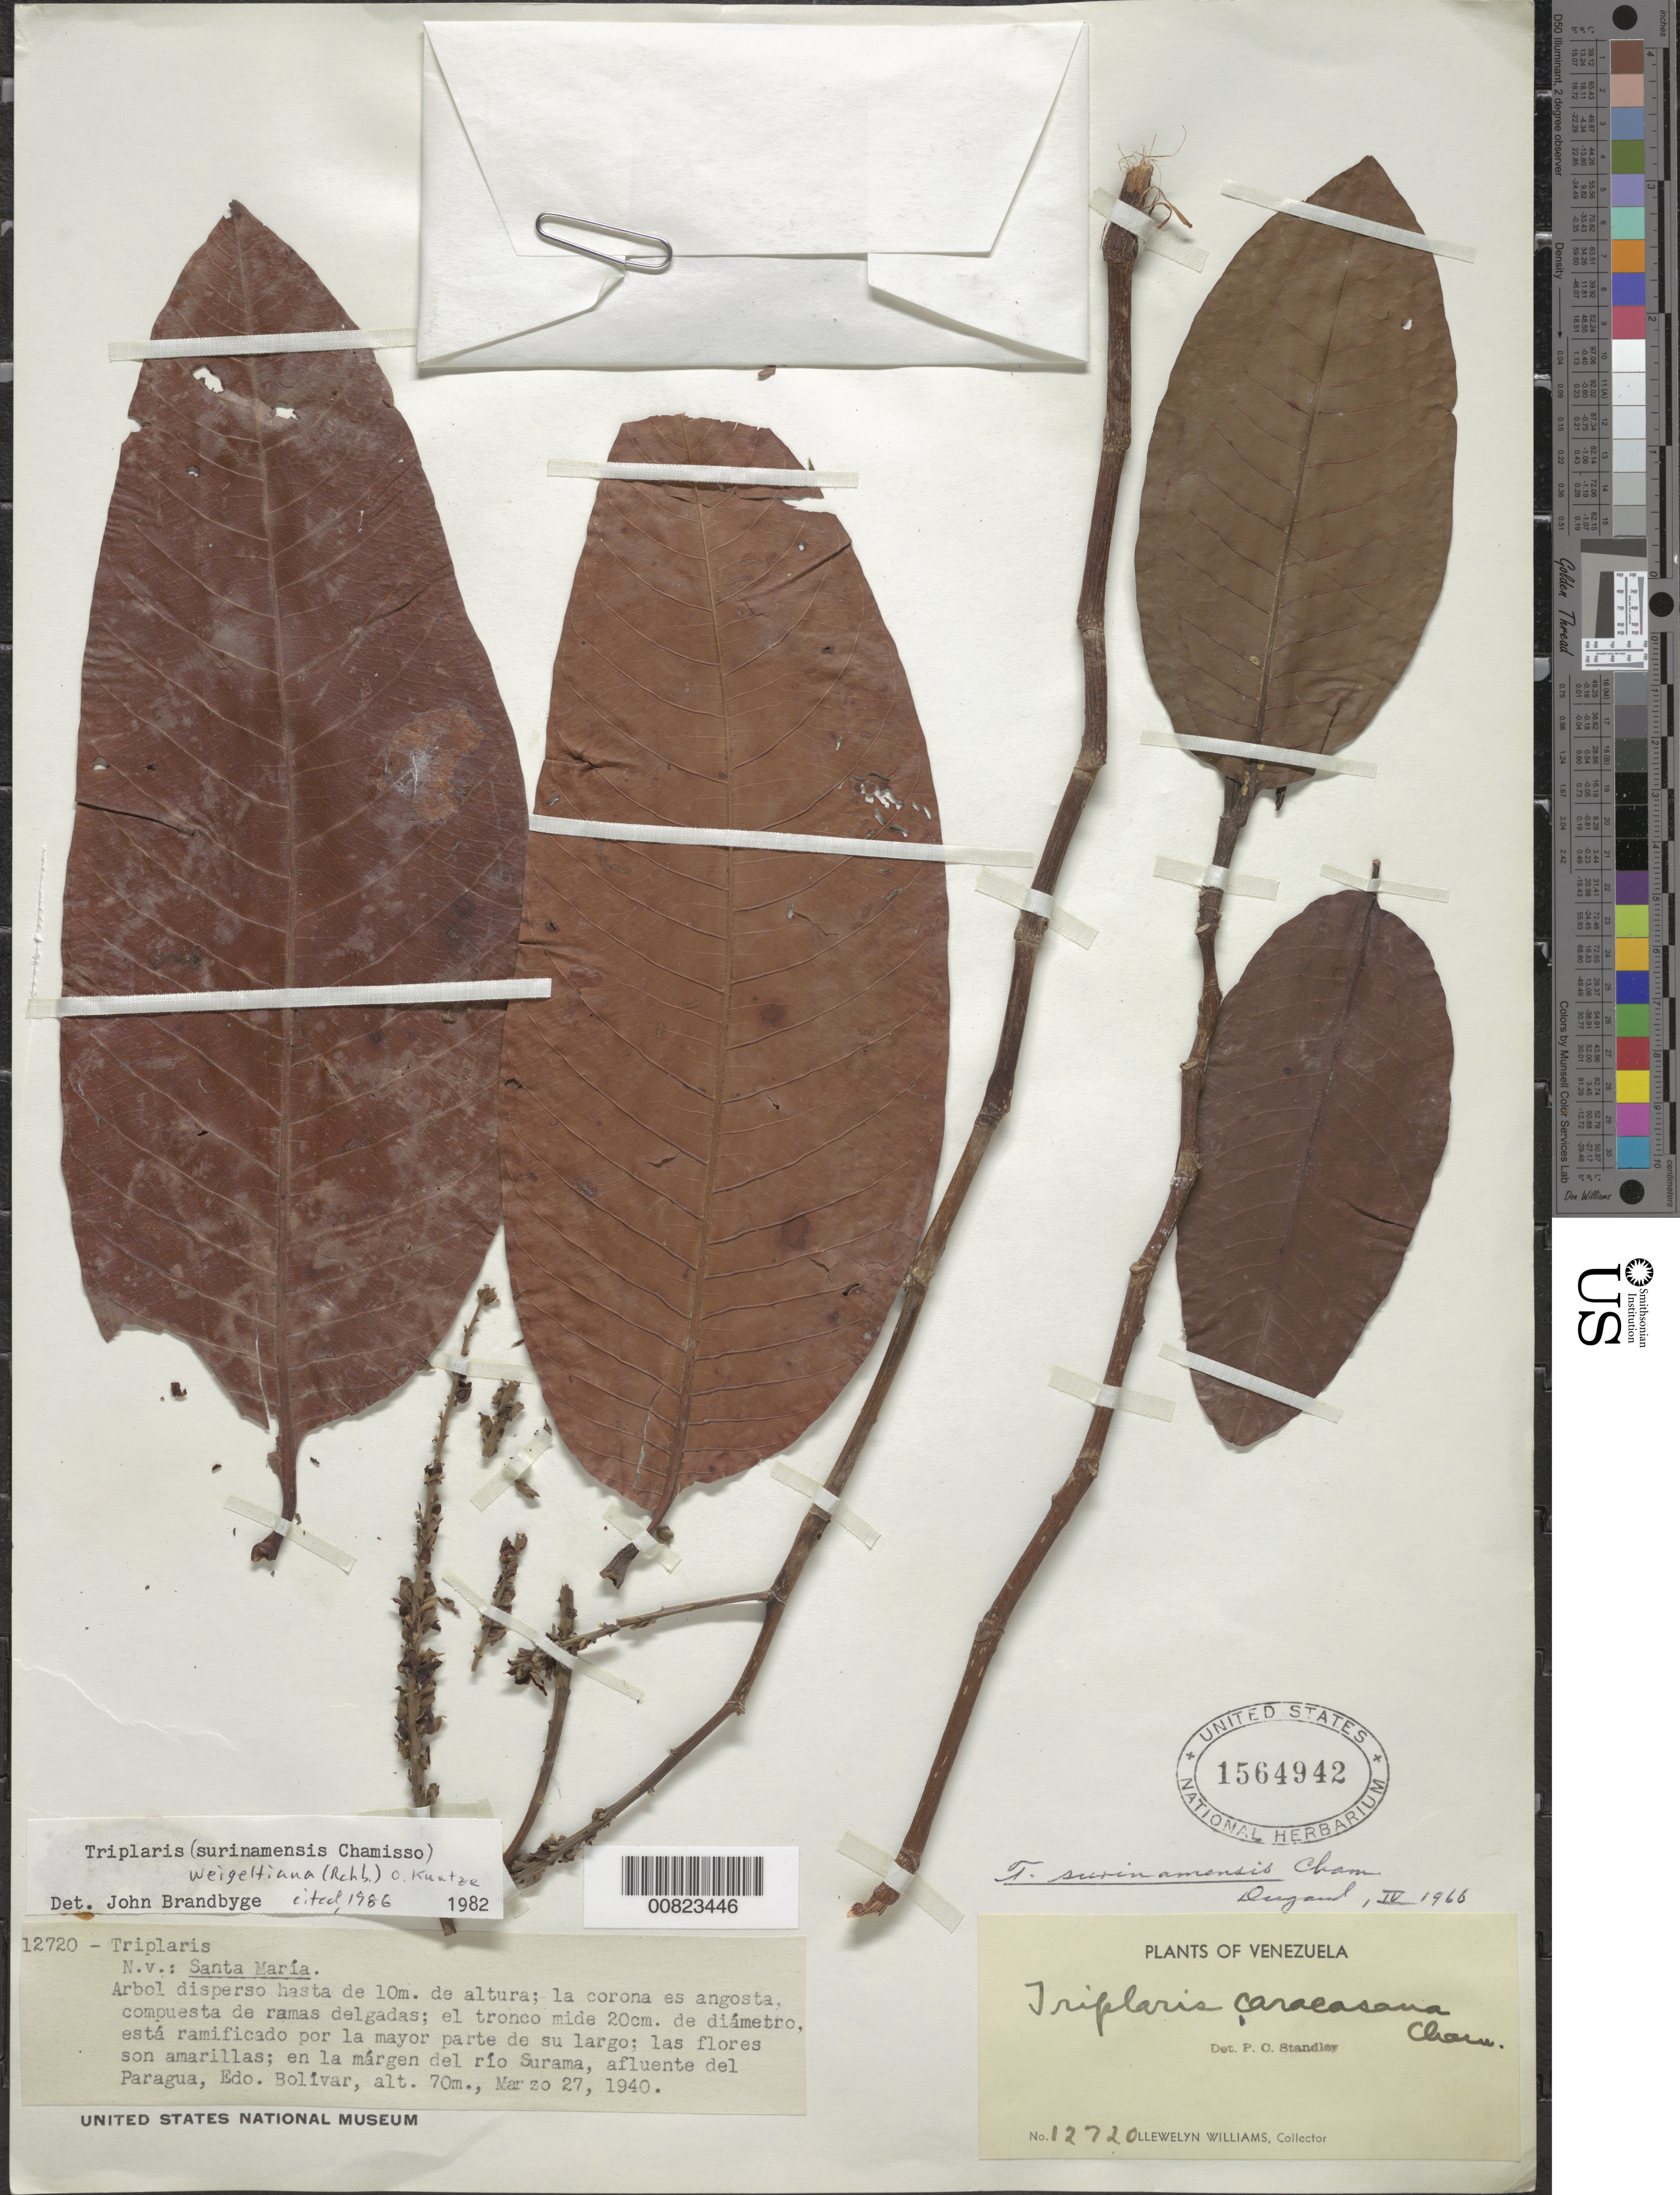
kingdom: Plantae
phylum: Tracheophyta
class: Magnoliopsida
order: Caryophyllales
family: Polygonaceae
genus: Triplaris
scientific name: Triplaris weigeltiana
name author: (Rchb.) Kuntze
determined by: Brandbyge, J.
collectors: Ll. Williams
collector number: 12720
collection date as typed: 27-Mar-40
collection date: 1940-03-27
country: Venezuela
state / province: Bolívar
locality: Río Surama, aff del Paragua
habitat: Margen del río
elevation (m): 70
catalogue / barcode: US 1564942